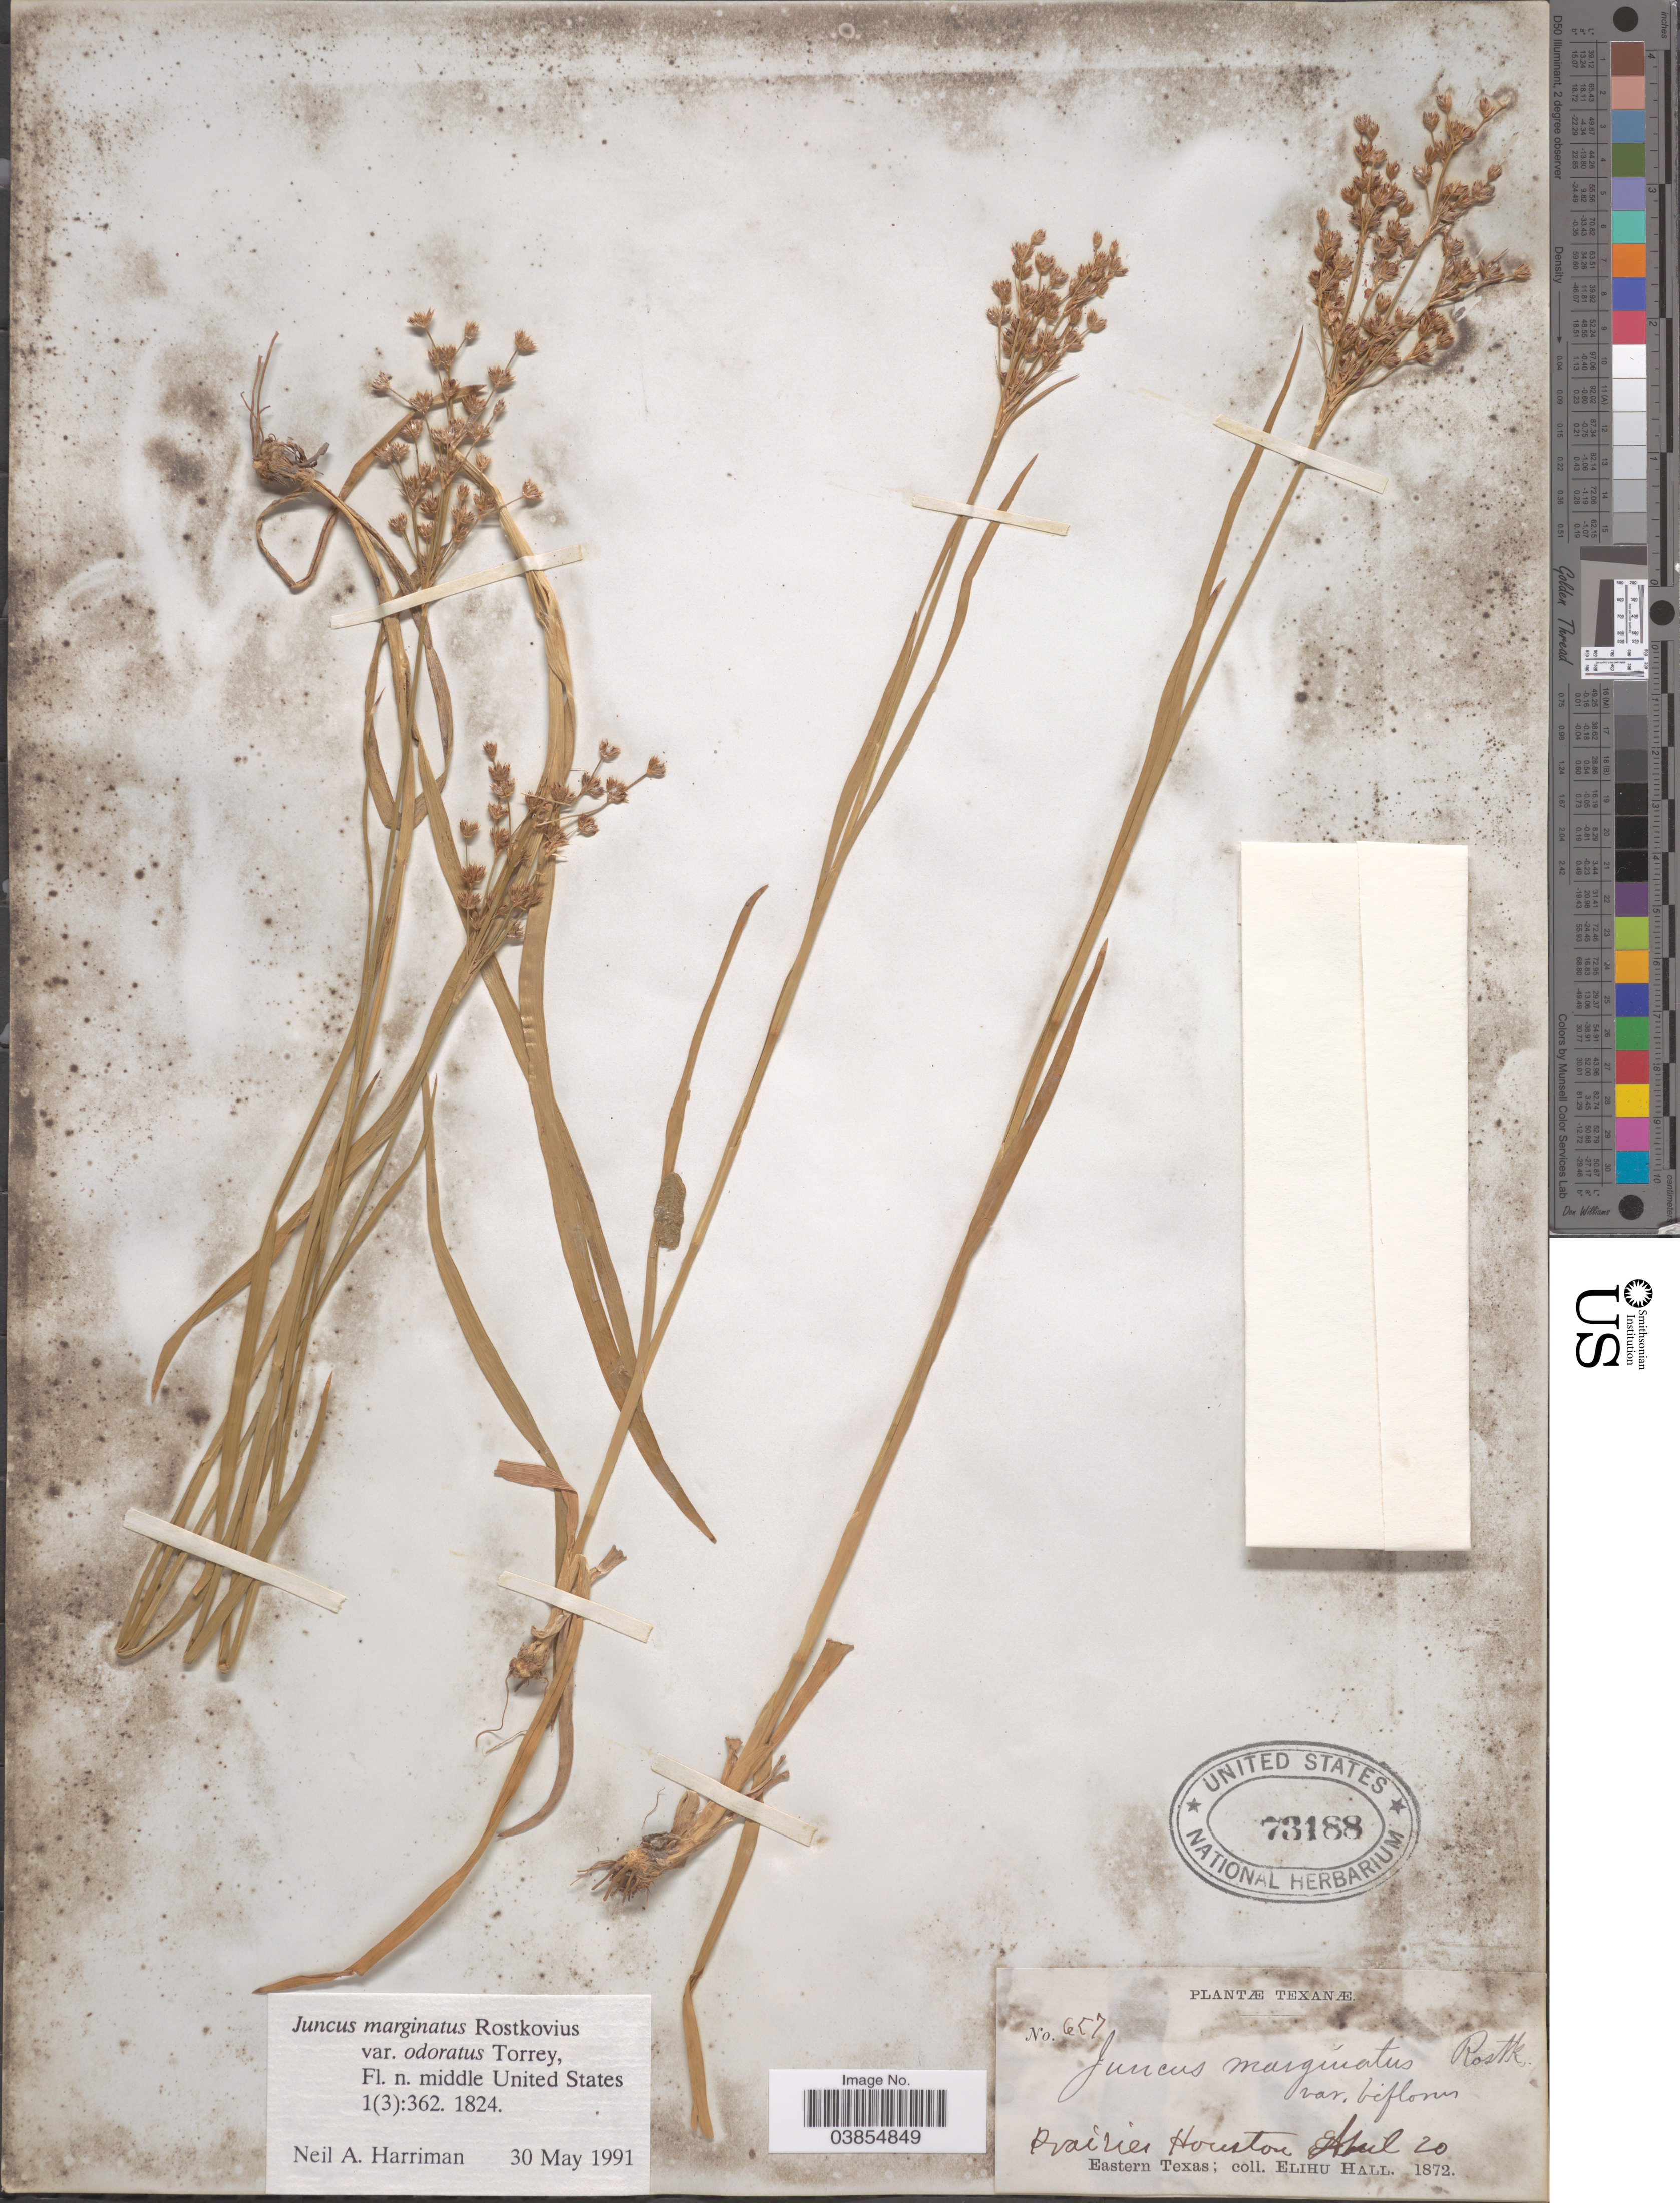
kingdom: Plantae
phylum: Tracheophyta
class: Liliopsida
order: Poales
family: Juncaceae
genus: Juncus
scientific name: Juncus marginatus var. odoratus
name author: Torr.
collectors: E. Hall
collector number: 657*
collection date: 1872-04-20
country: United States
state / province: Texas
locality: Prairies Houston.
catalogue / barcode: US 73188